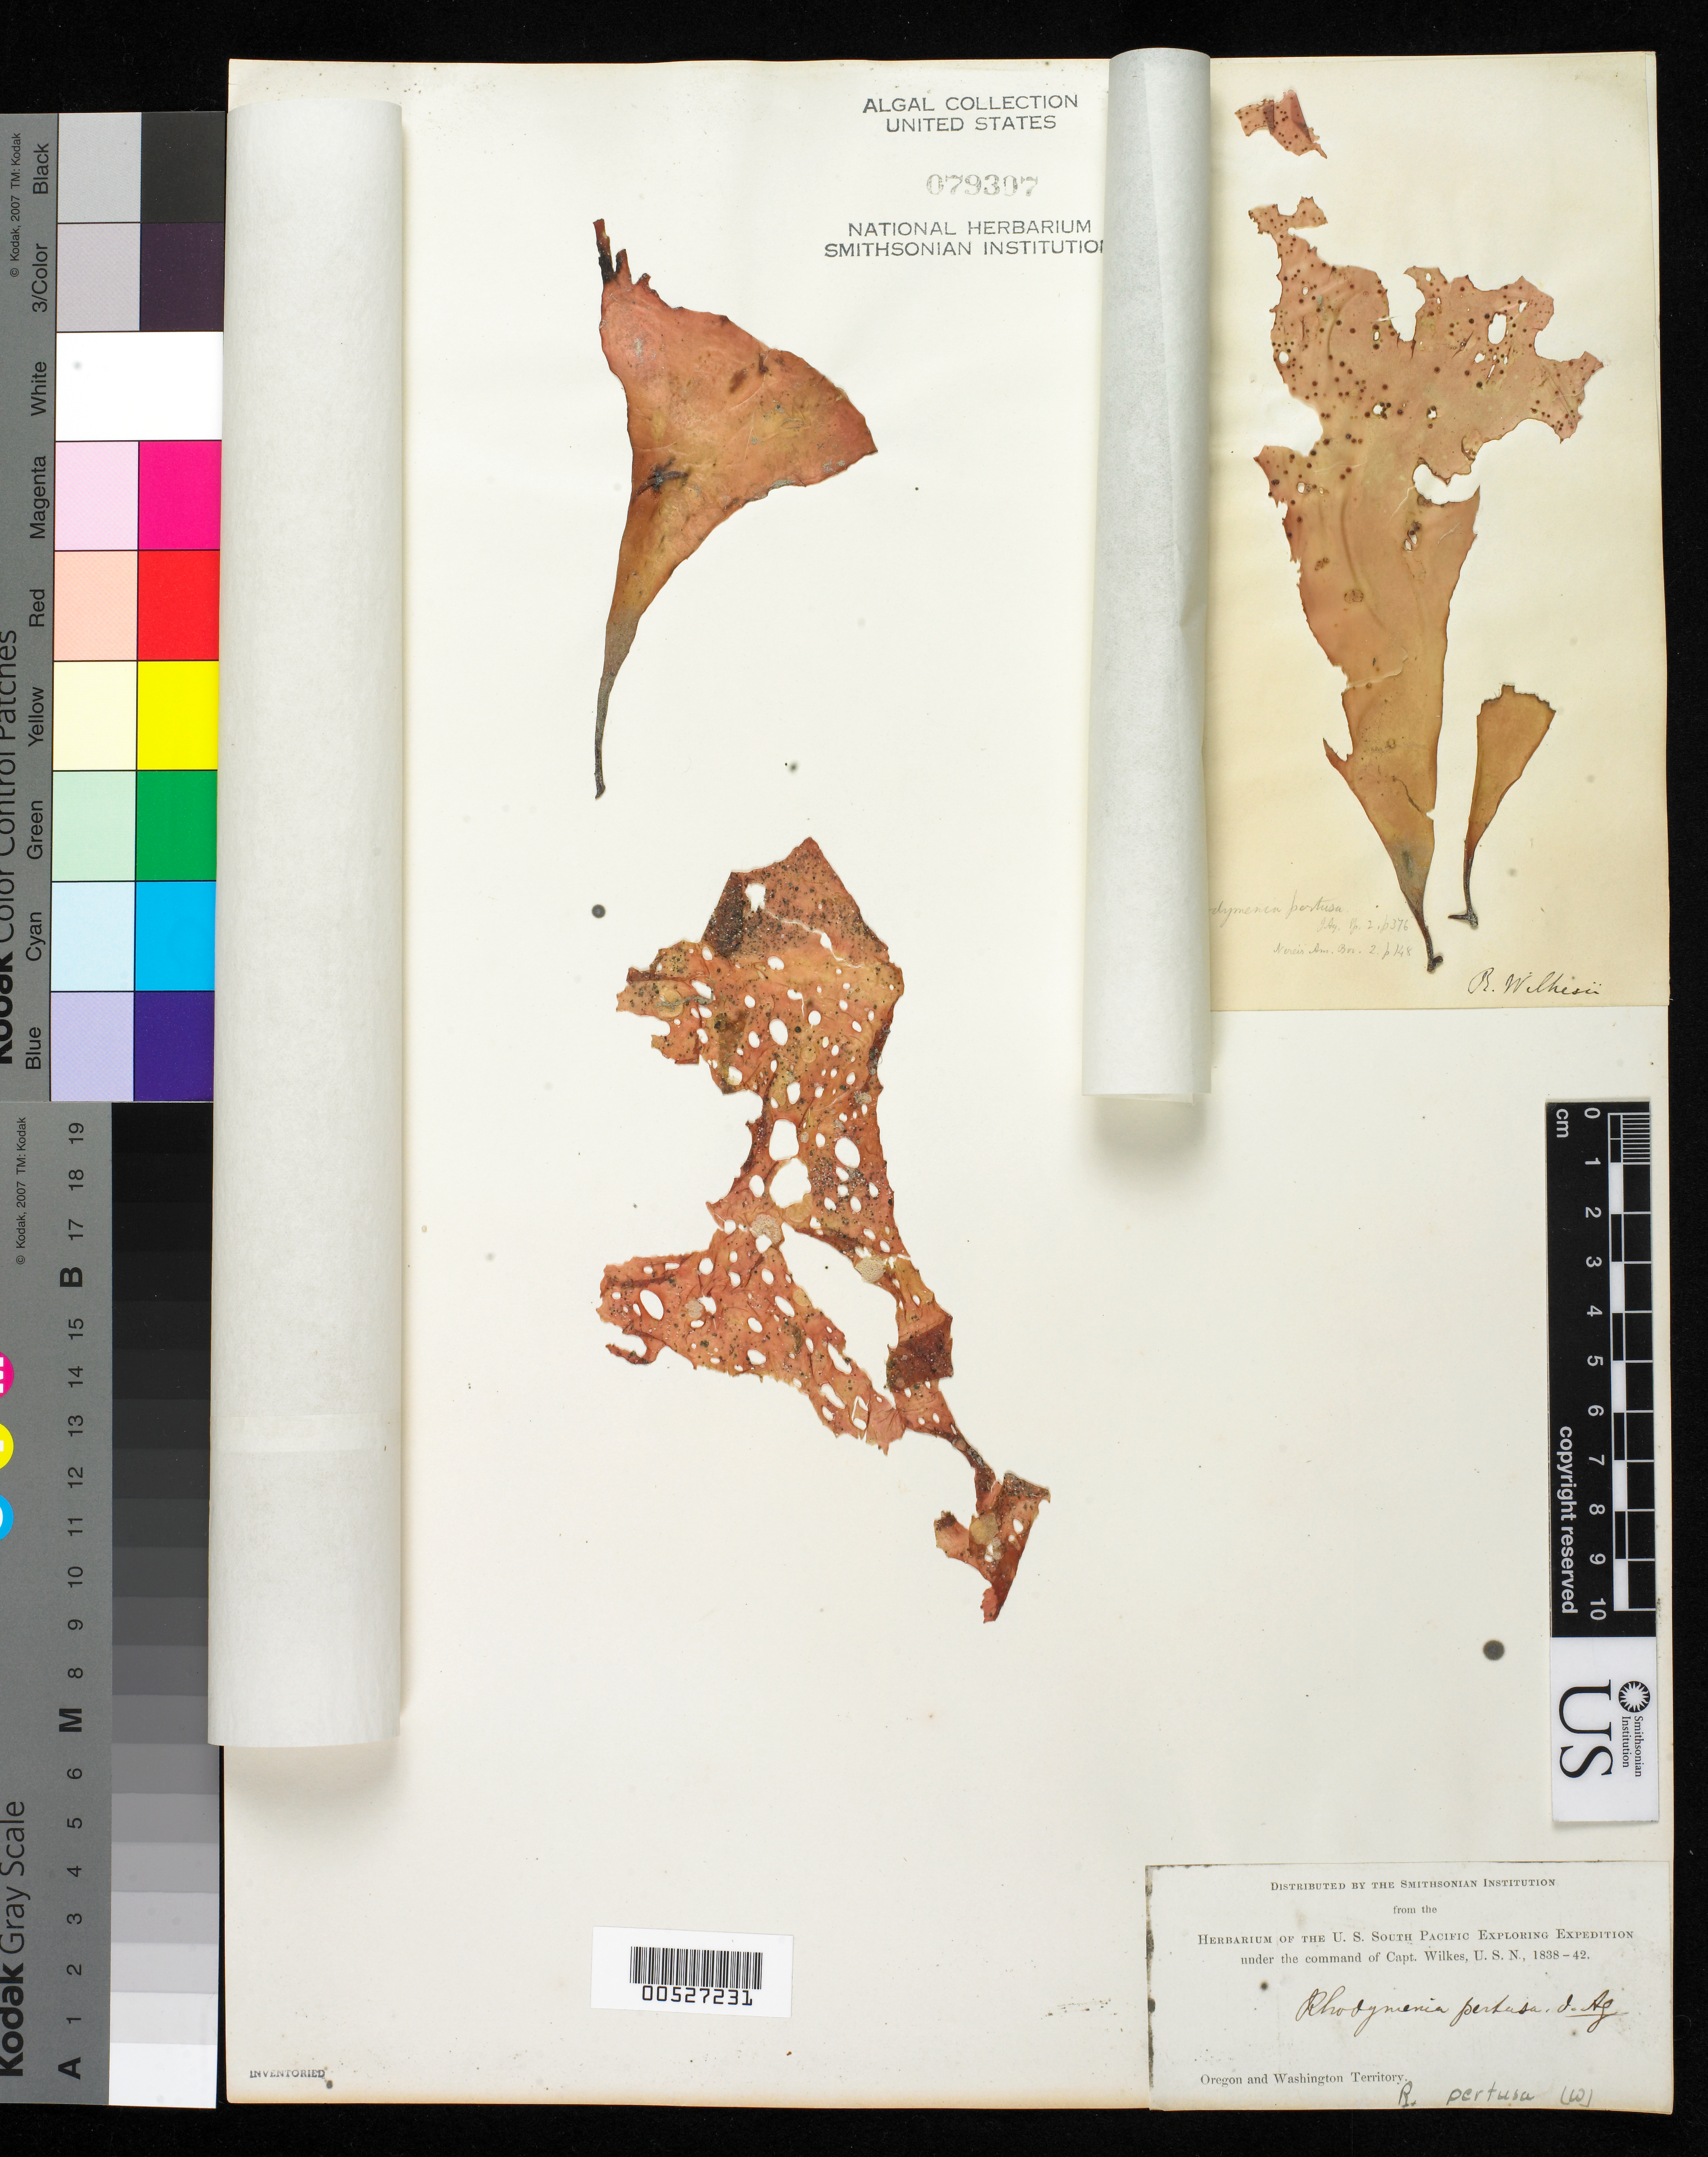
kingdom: Plantae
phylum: Rhodophyta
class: Florideophyceae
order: Rhodymeniales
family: Rhodymeniaceae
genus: Rhodymenia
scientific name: Rhodymenia pertusa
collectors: W. D. Brackenridge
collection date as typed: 1841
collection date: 1841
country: United States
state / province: Oregon / Washington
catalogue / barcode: US 79307